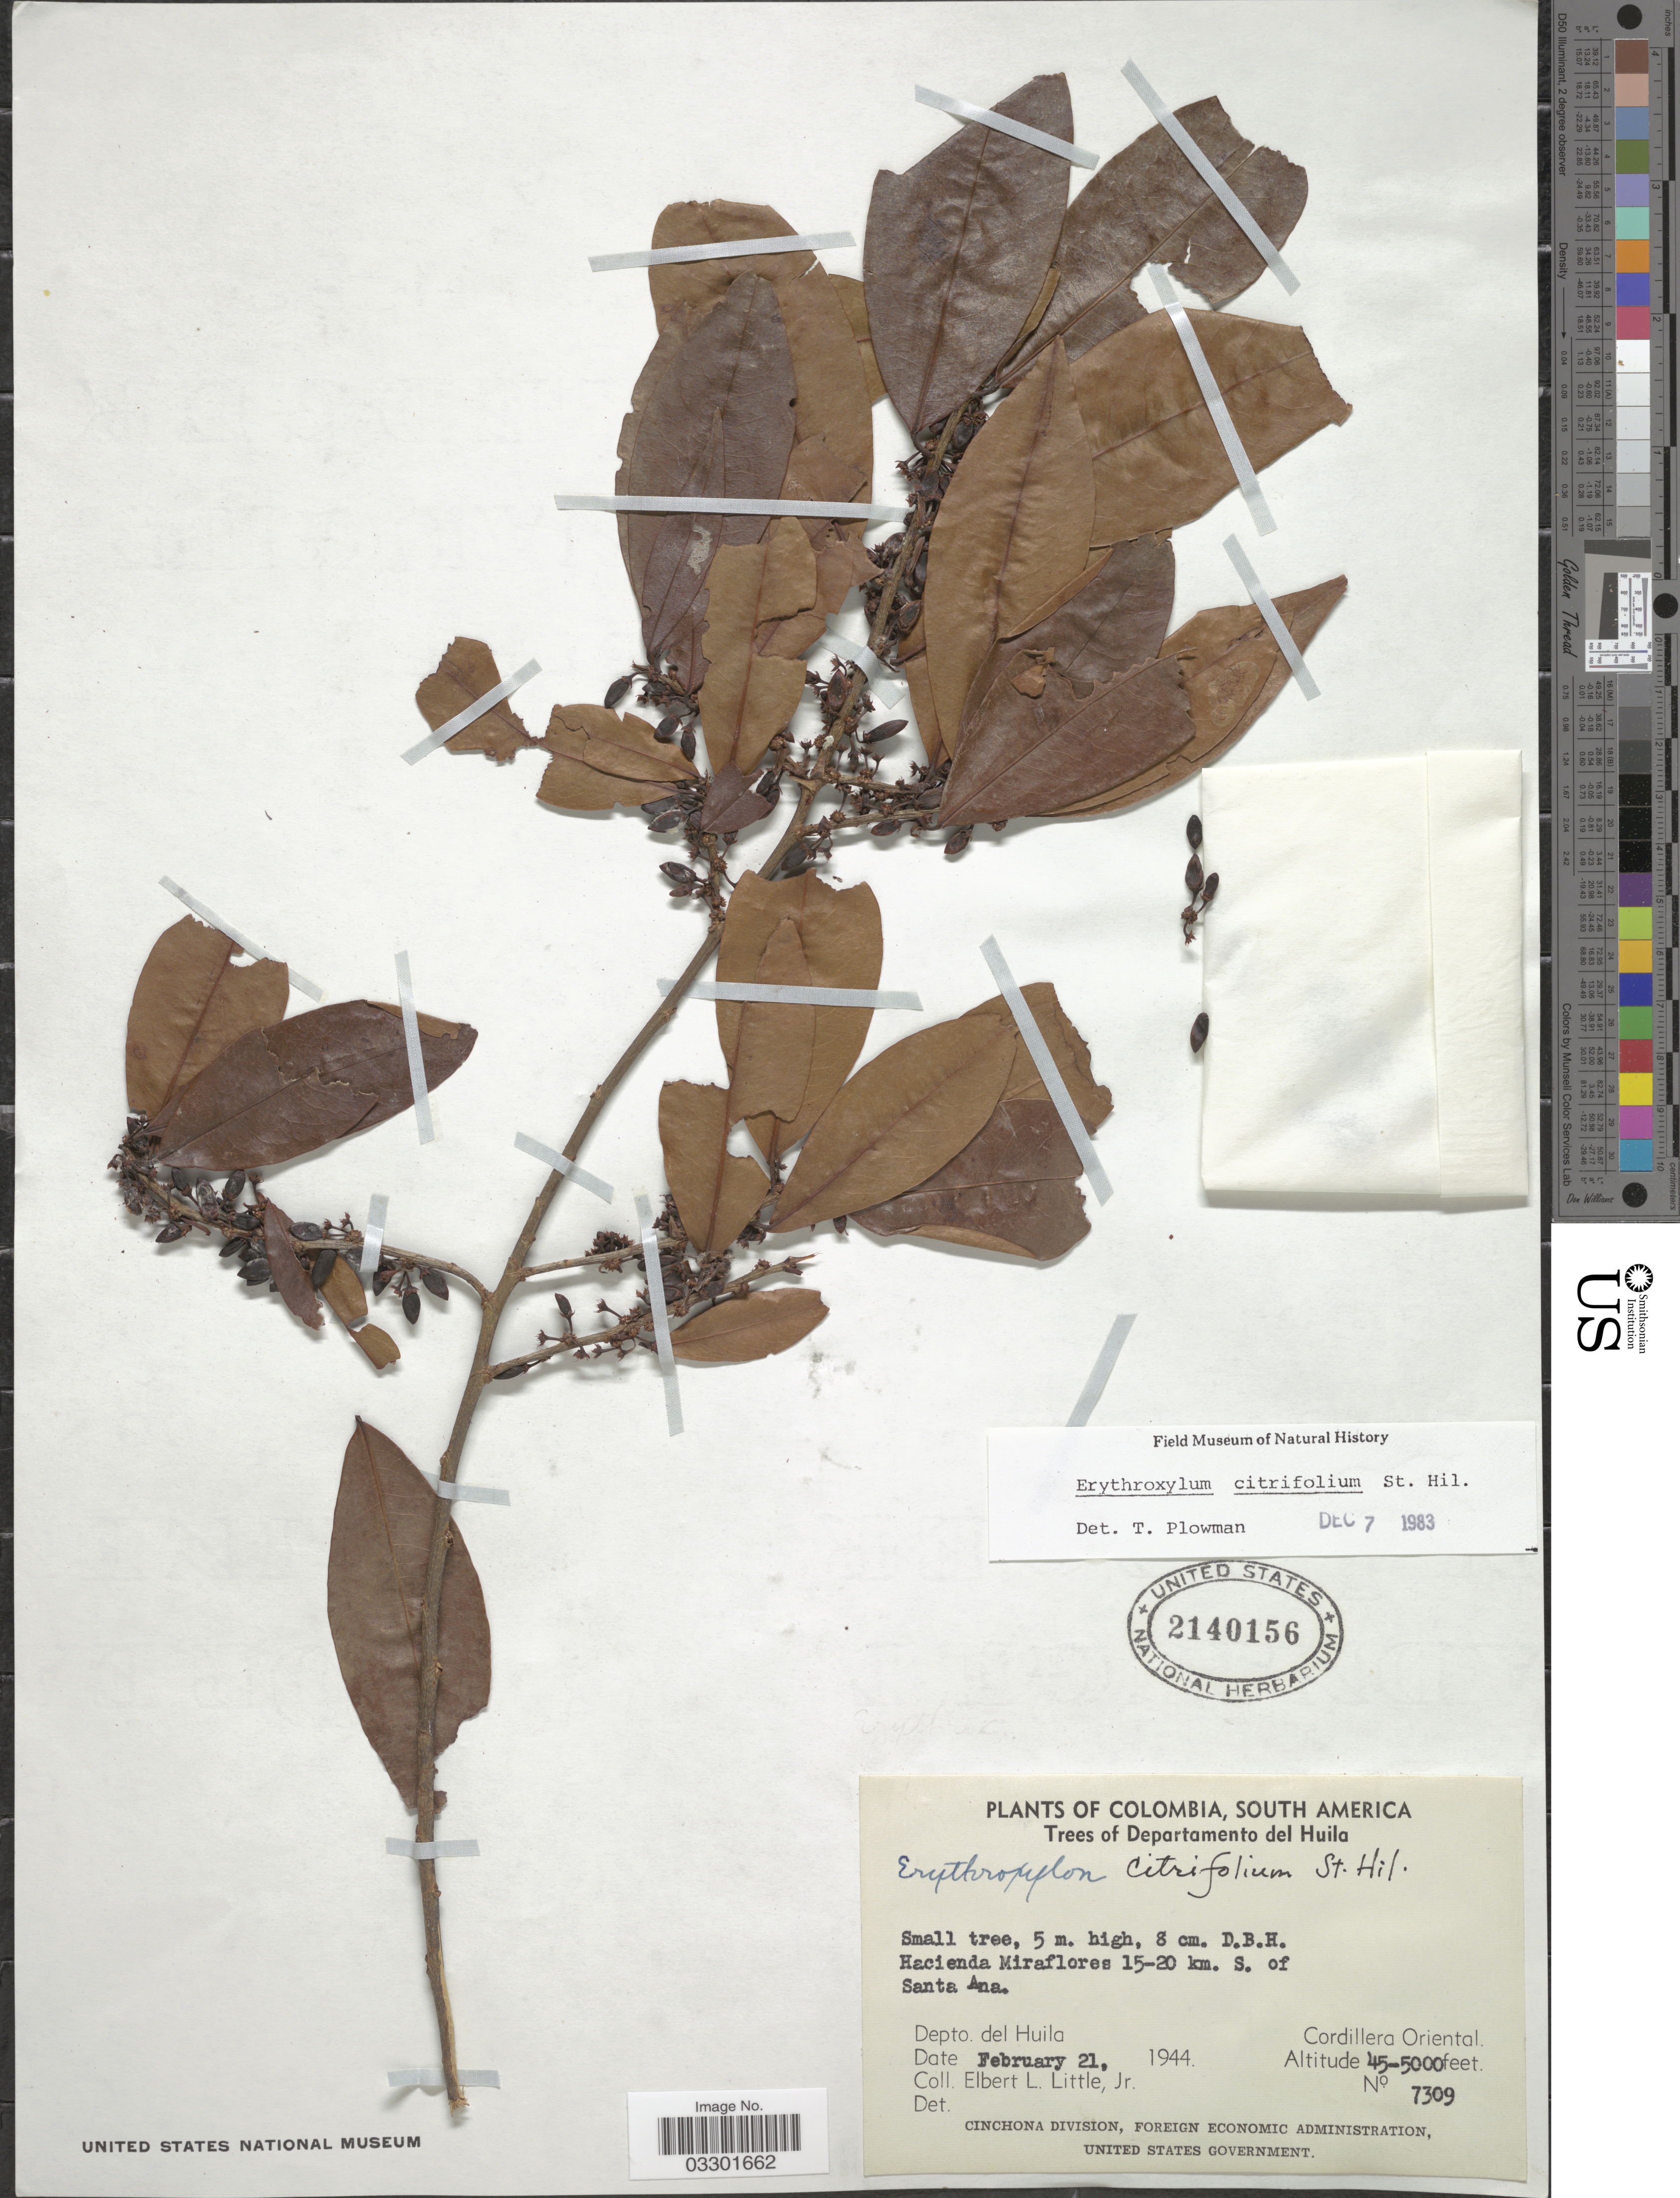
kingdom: Plantae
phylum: Tracheophyta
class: Magnoliopsida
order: Malpighiales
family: Erythroxylaceae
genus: Erythroxylum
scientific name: Erythroxylum citrifolium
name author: A. St.-Hil.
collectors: E. L. Little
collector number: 7309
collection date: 1944-02-21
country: Colombia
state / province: Huila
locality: Departamento del Huila. Hacienda Miraflores 15-20 km. S. of Santa Ana. Cordillera Oriental.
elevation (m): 1372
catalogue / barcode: US 2140156